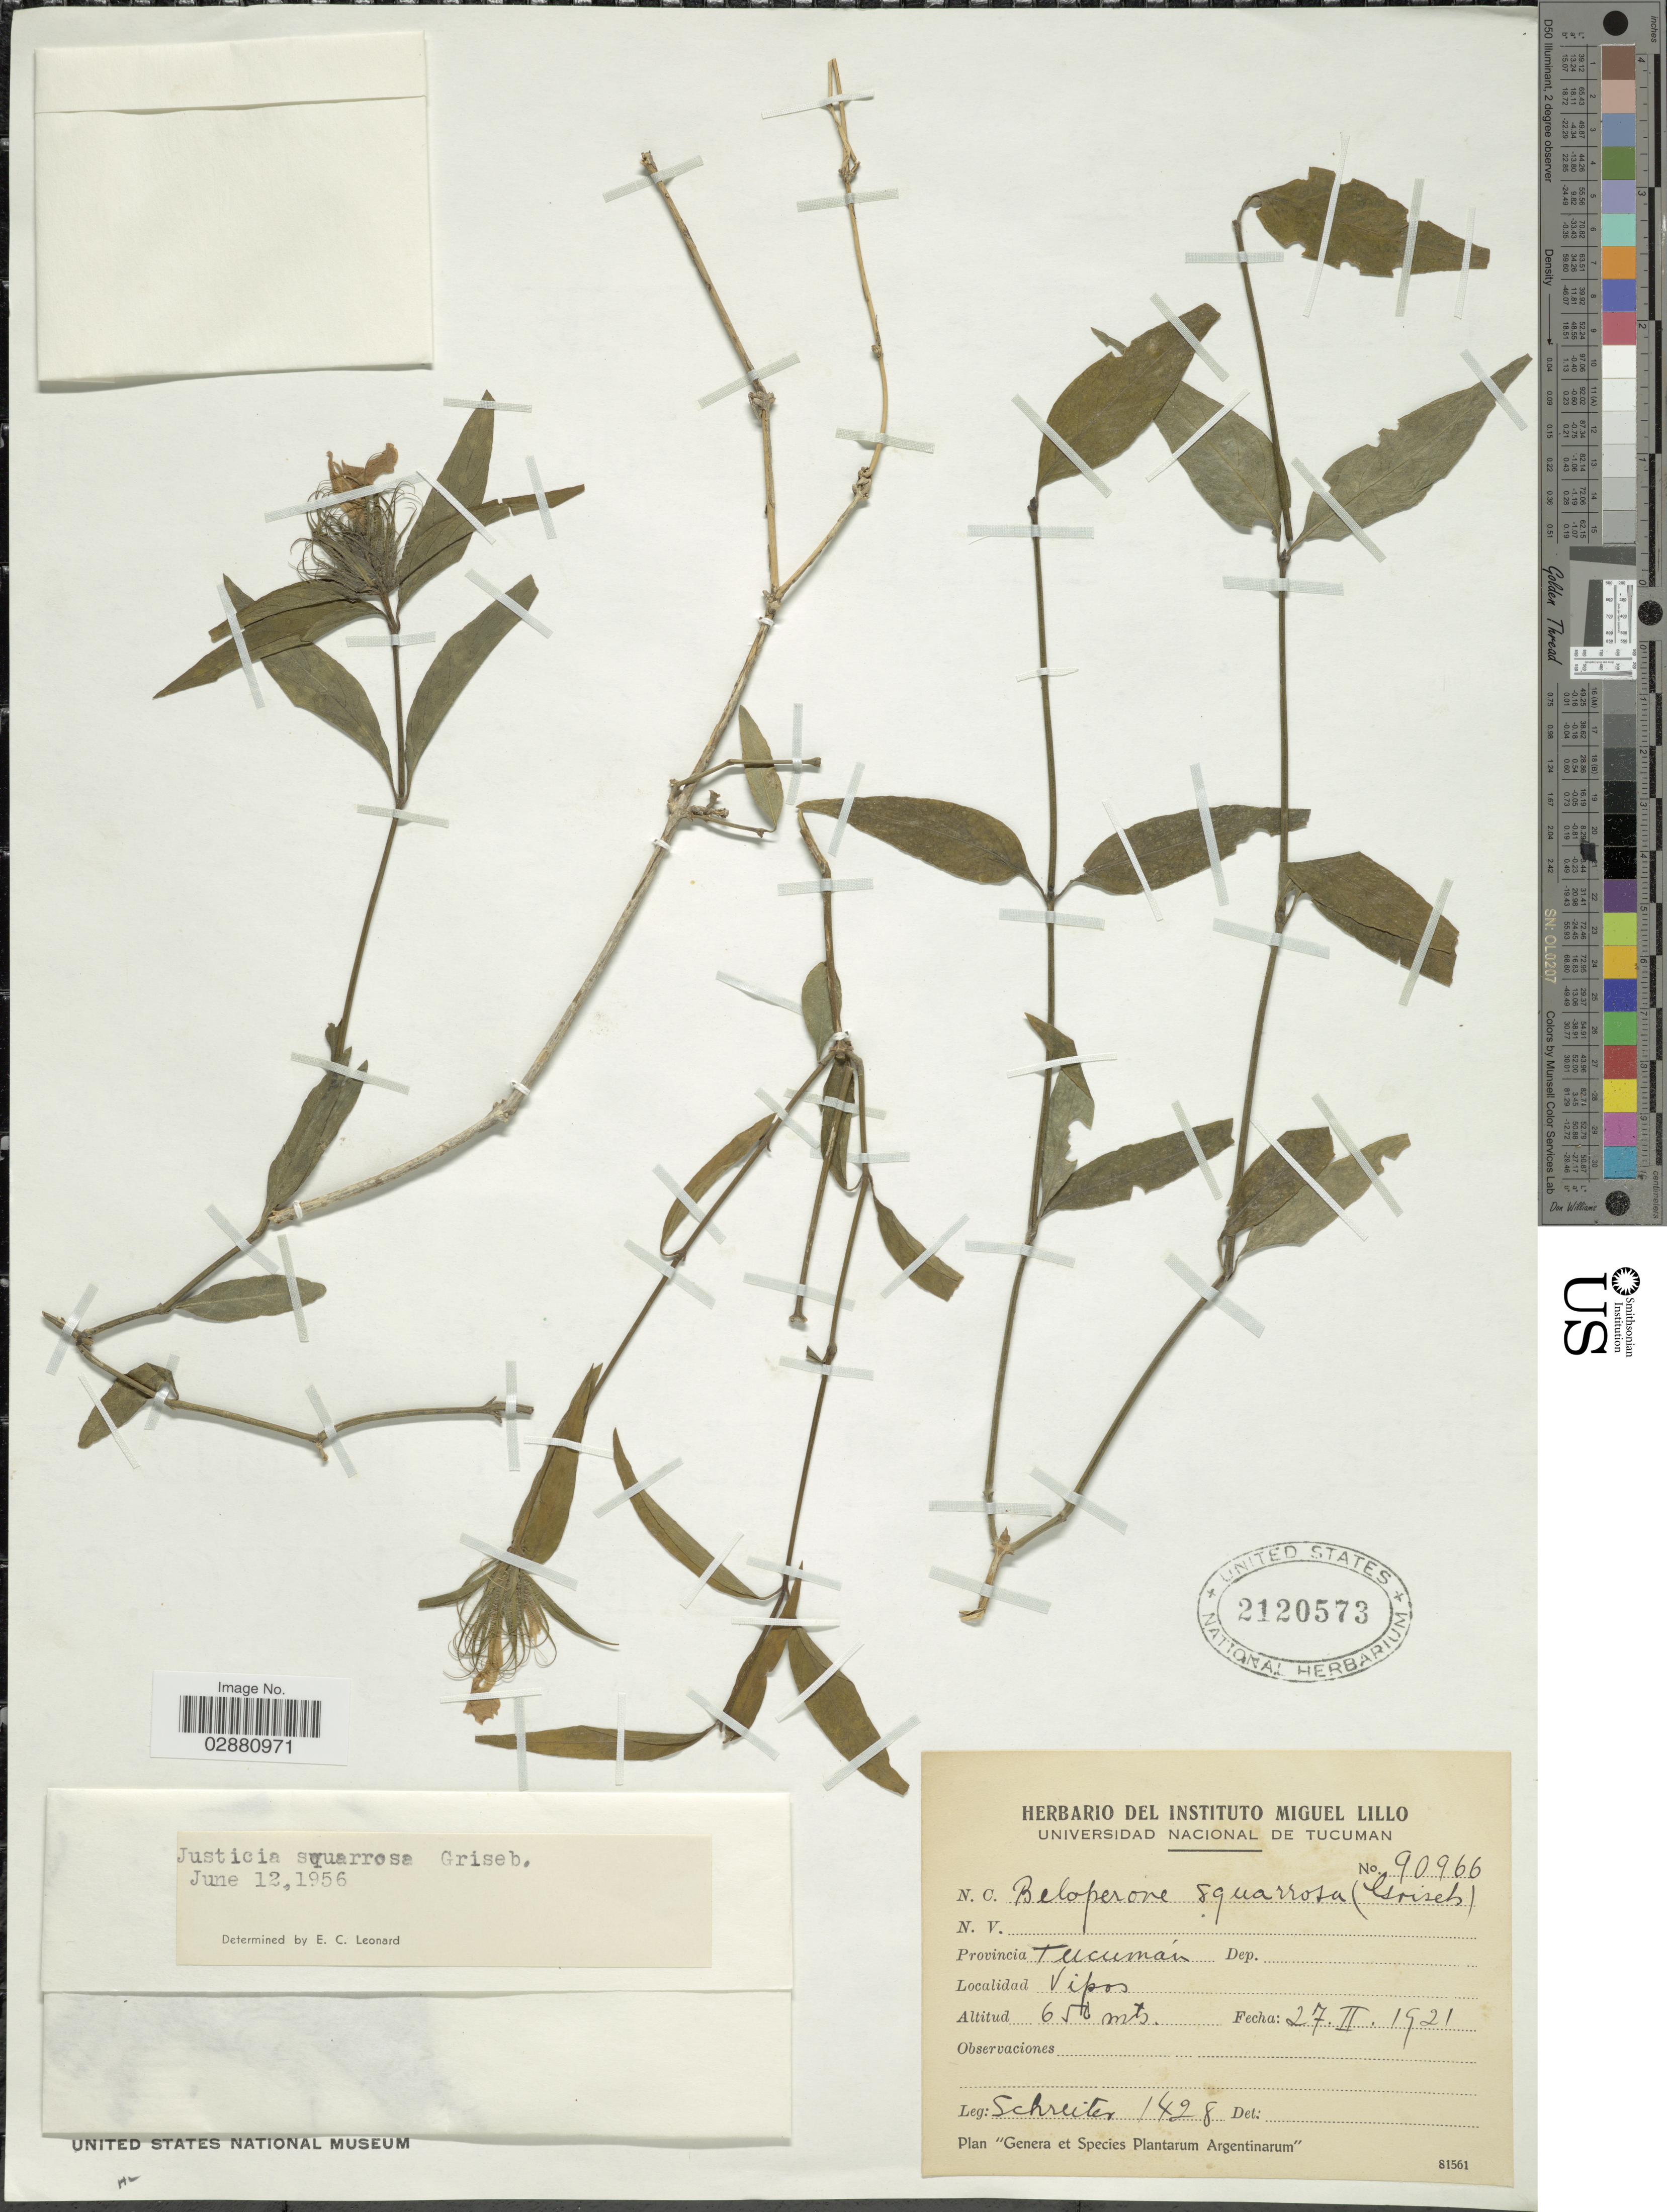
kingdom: Plantae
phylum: Tracheophyta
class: Magnoliopsida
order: Lamiales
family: Acanthaceae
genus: Justicia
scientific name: Justicia squarrosa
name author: Griseb.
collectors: -. Schreiter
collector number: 1428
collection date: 1921-02-27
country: Argentina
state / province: Tucuman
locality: Provincia Tucumán. Vipos.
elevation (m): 650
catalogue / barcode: US 2120573